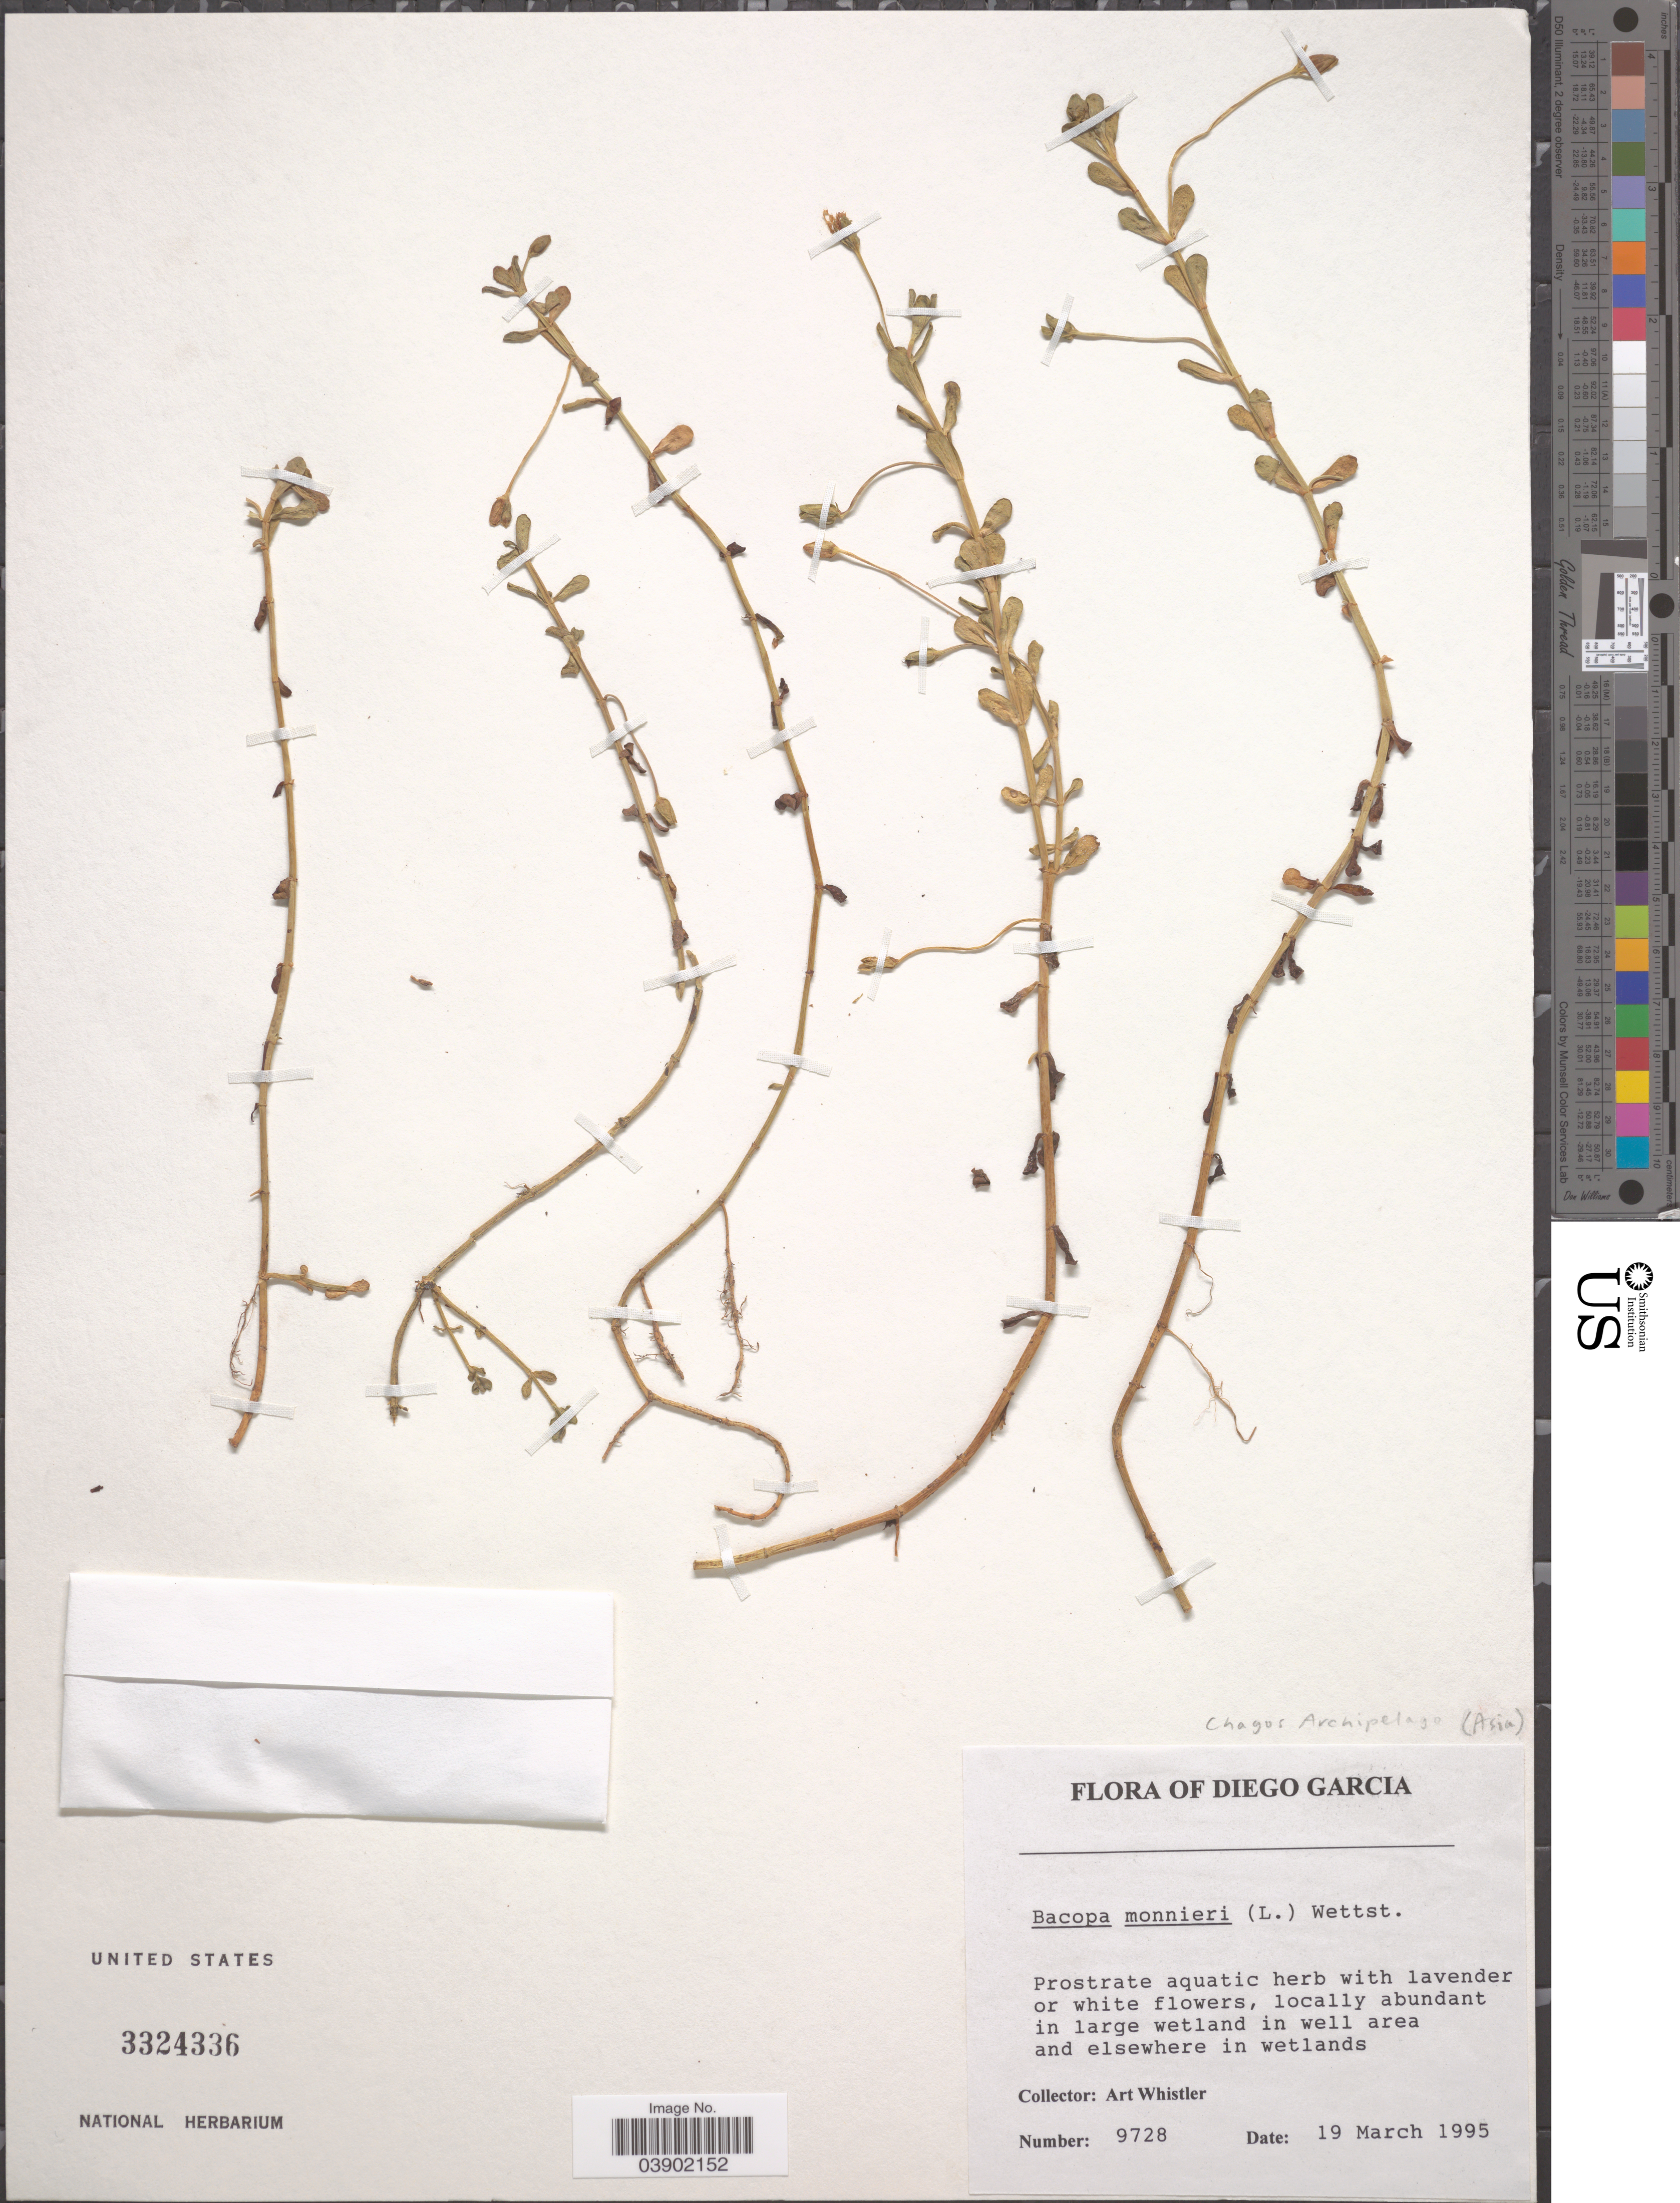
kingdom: Plantae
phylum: Tracheophyta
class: Magnoliopsida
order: Lamiales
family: Plantaginaceae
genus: Bacopa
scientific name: Bacopa monnieri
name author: (L.) Wettst.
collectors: A. Whistler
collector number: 9728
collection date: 1995-03-19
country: British Indian Ocean Territory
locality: Diego Garcia.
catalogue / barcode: US 3324336